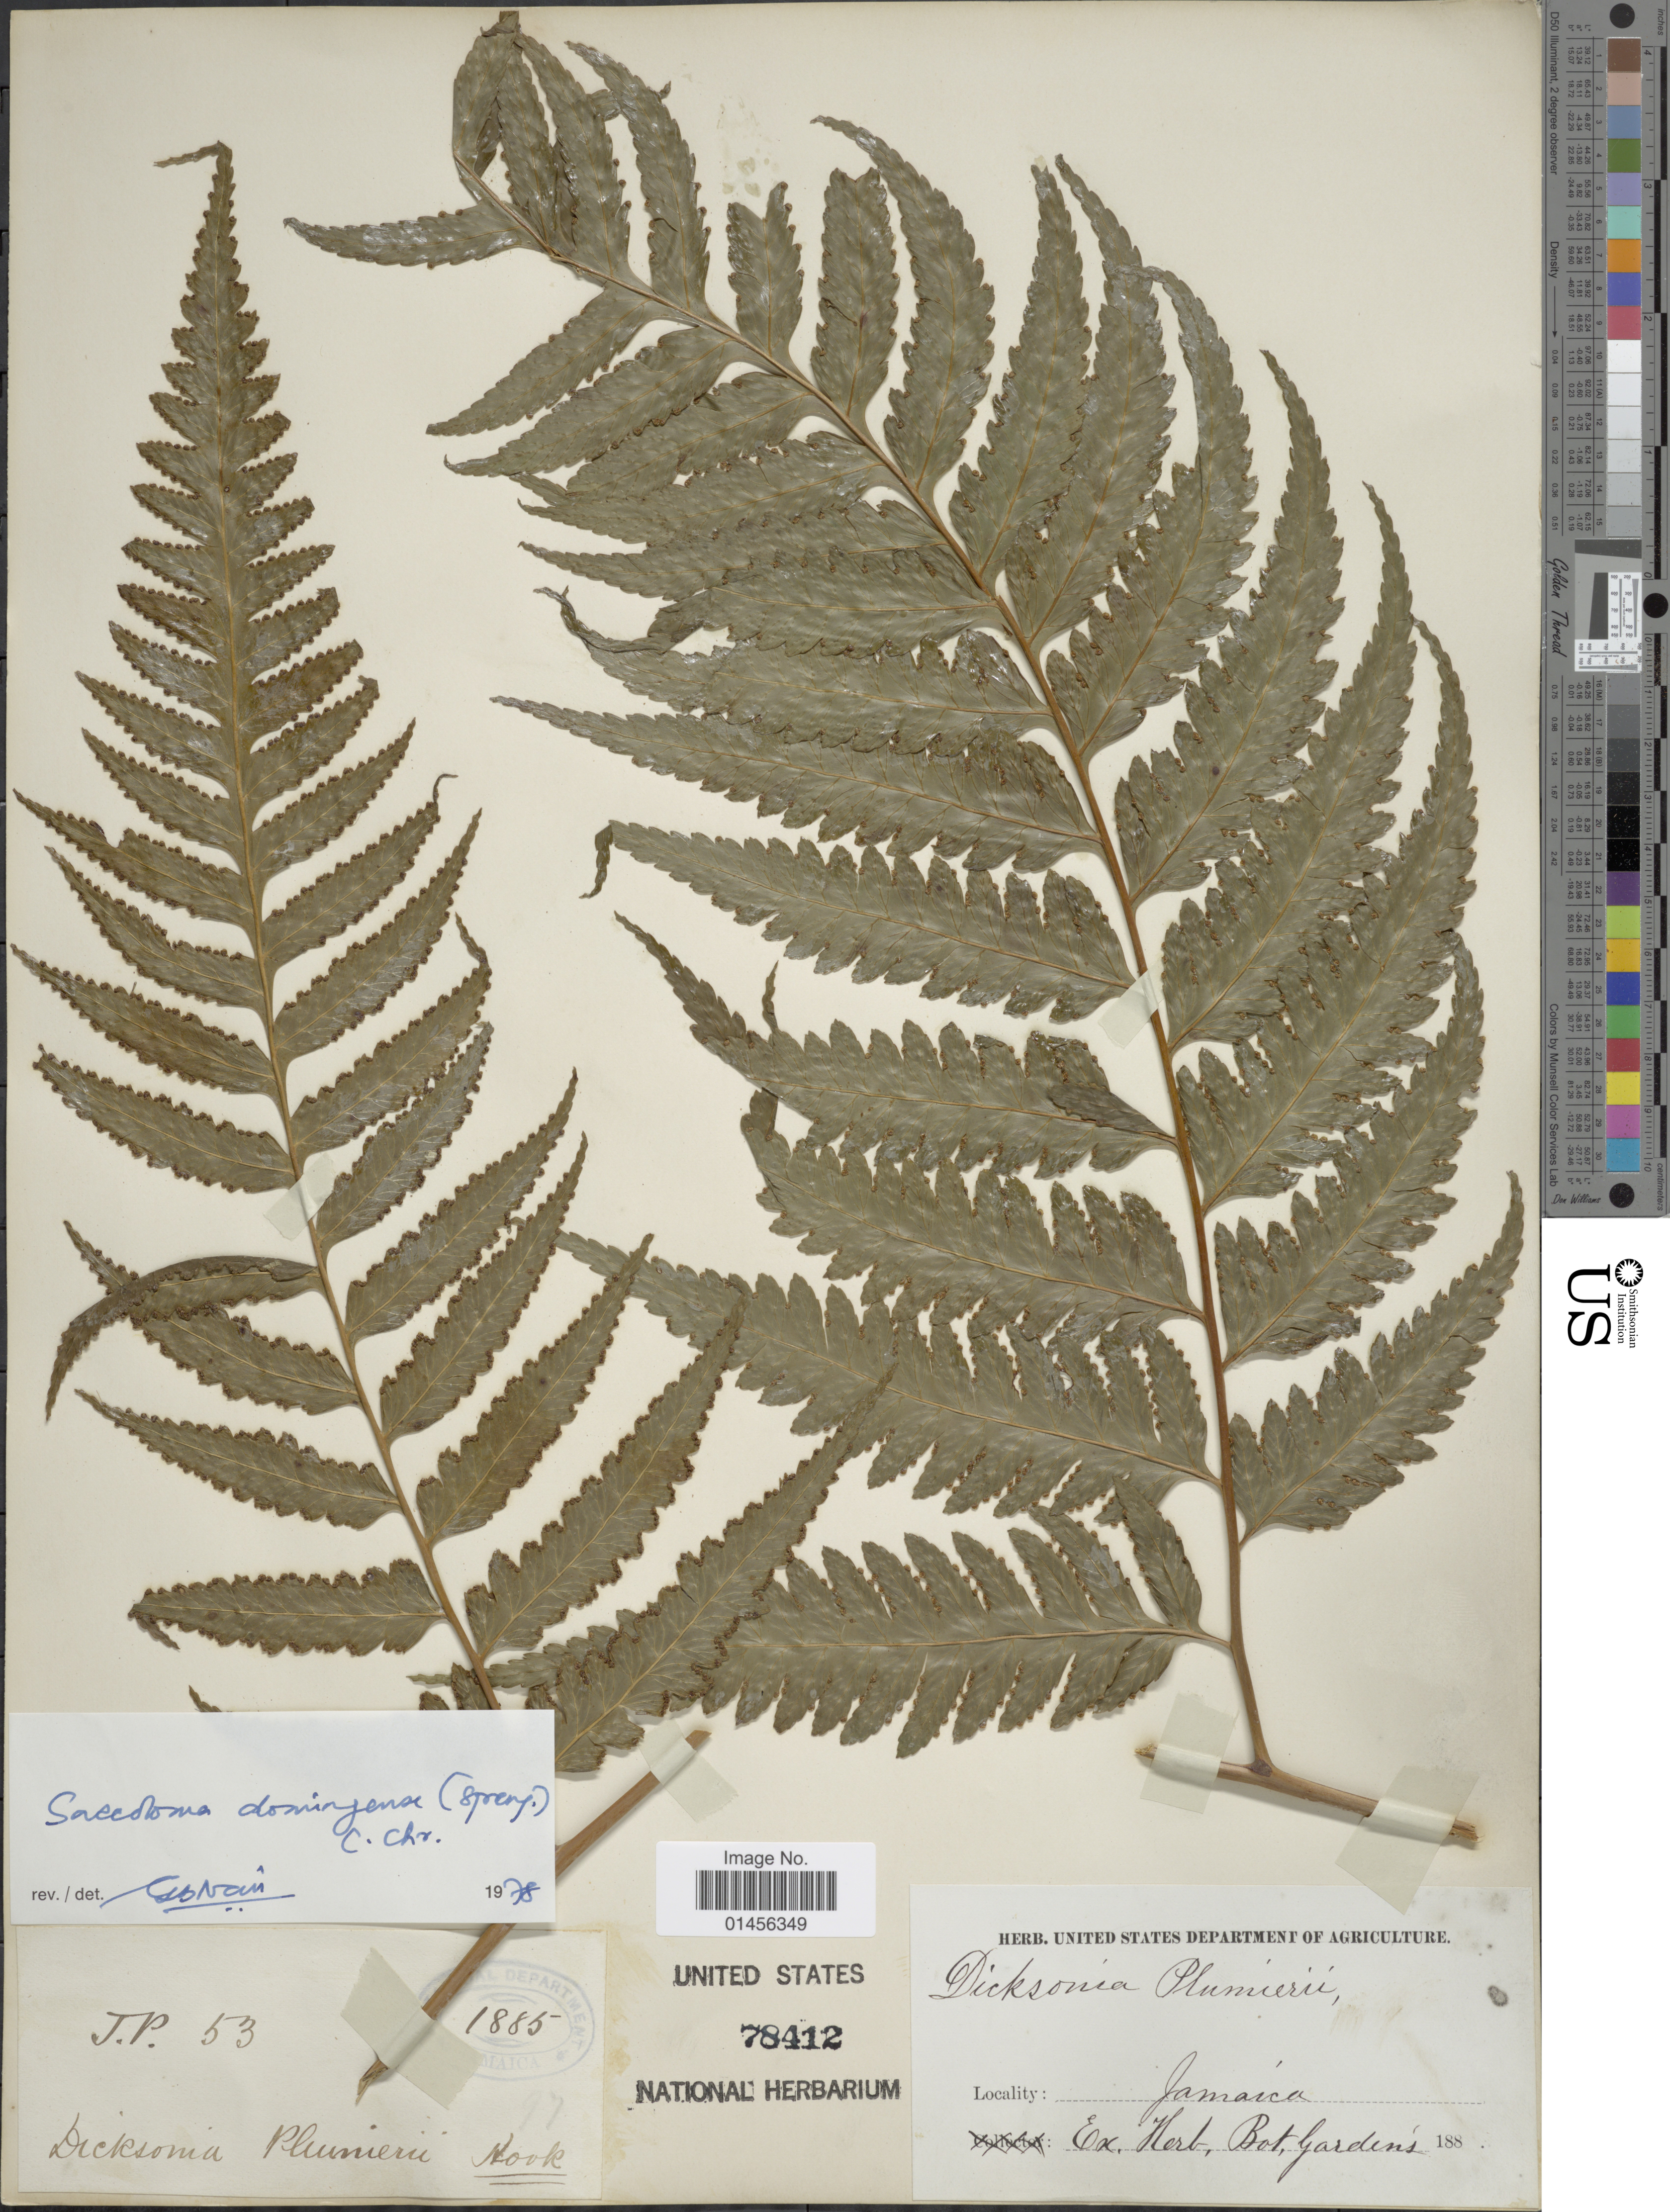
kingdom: Plantae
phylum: Tracheophyta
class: Polypodiopsida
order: Polypodiales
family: Saccolomataceae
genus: Saccoloma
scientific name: Saccoloma domingense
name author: (Spreng.) C. Chr.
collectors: J. P.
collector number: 53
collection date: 1885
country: Jamaica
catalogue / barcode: US 78412